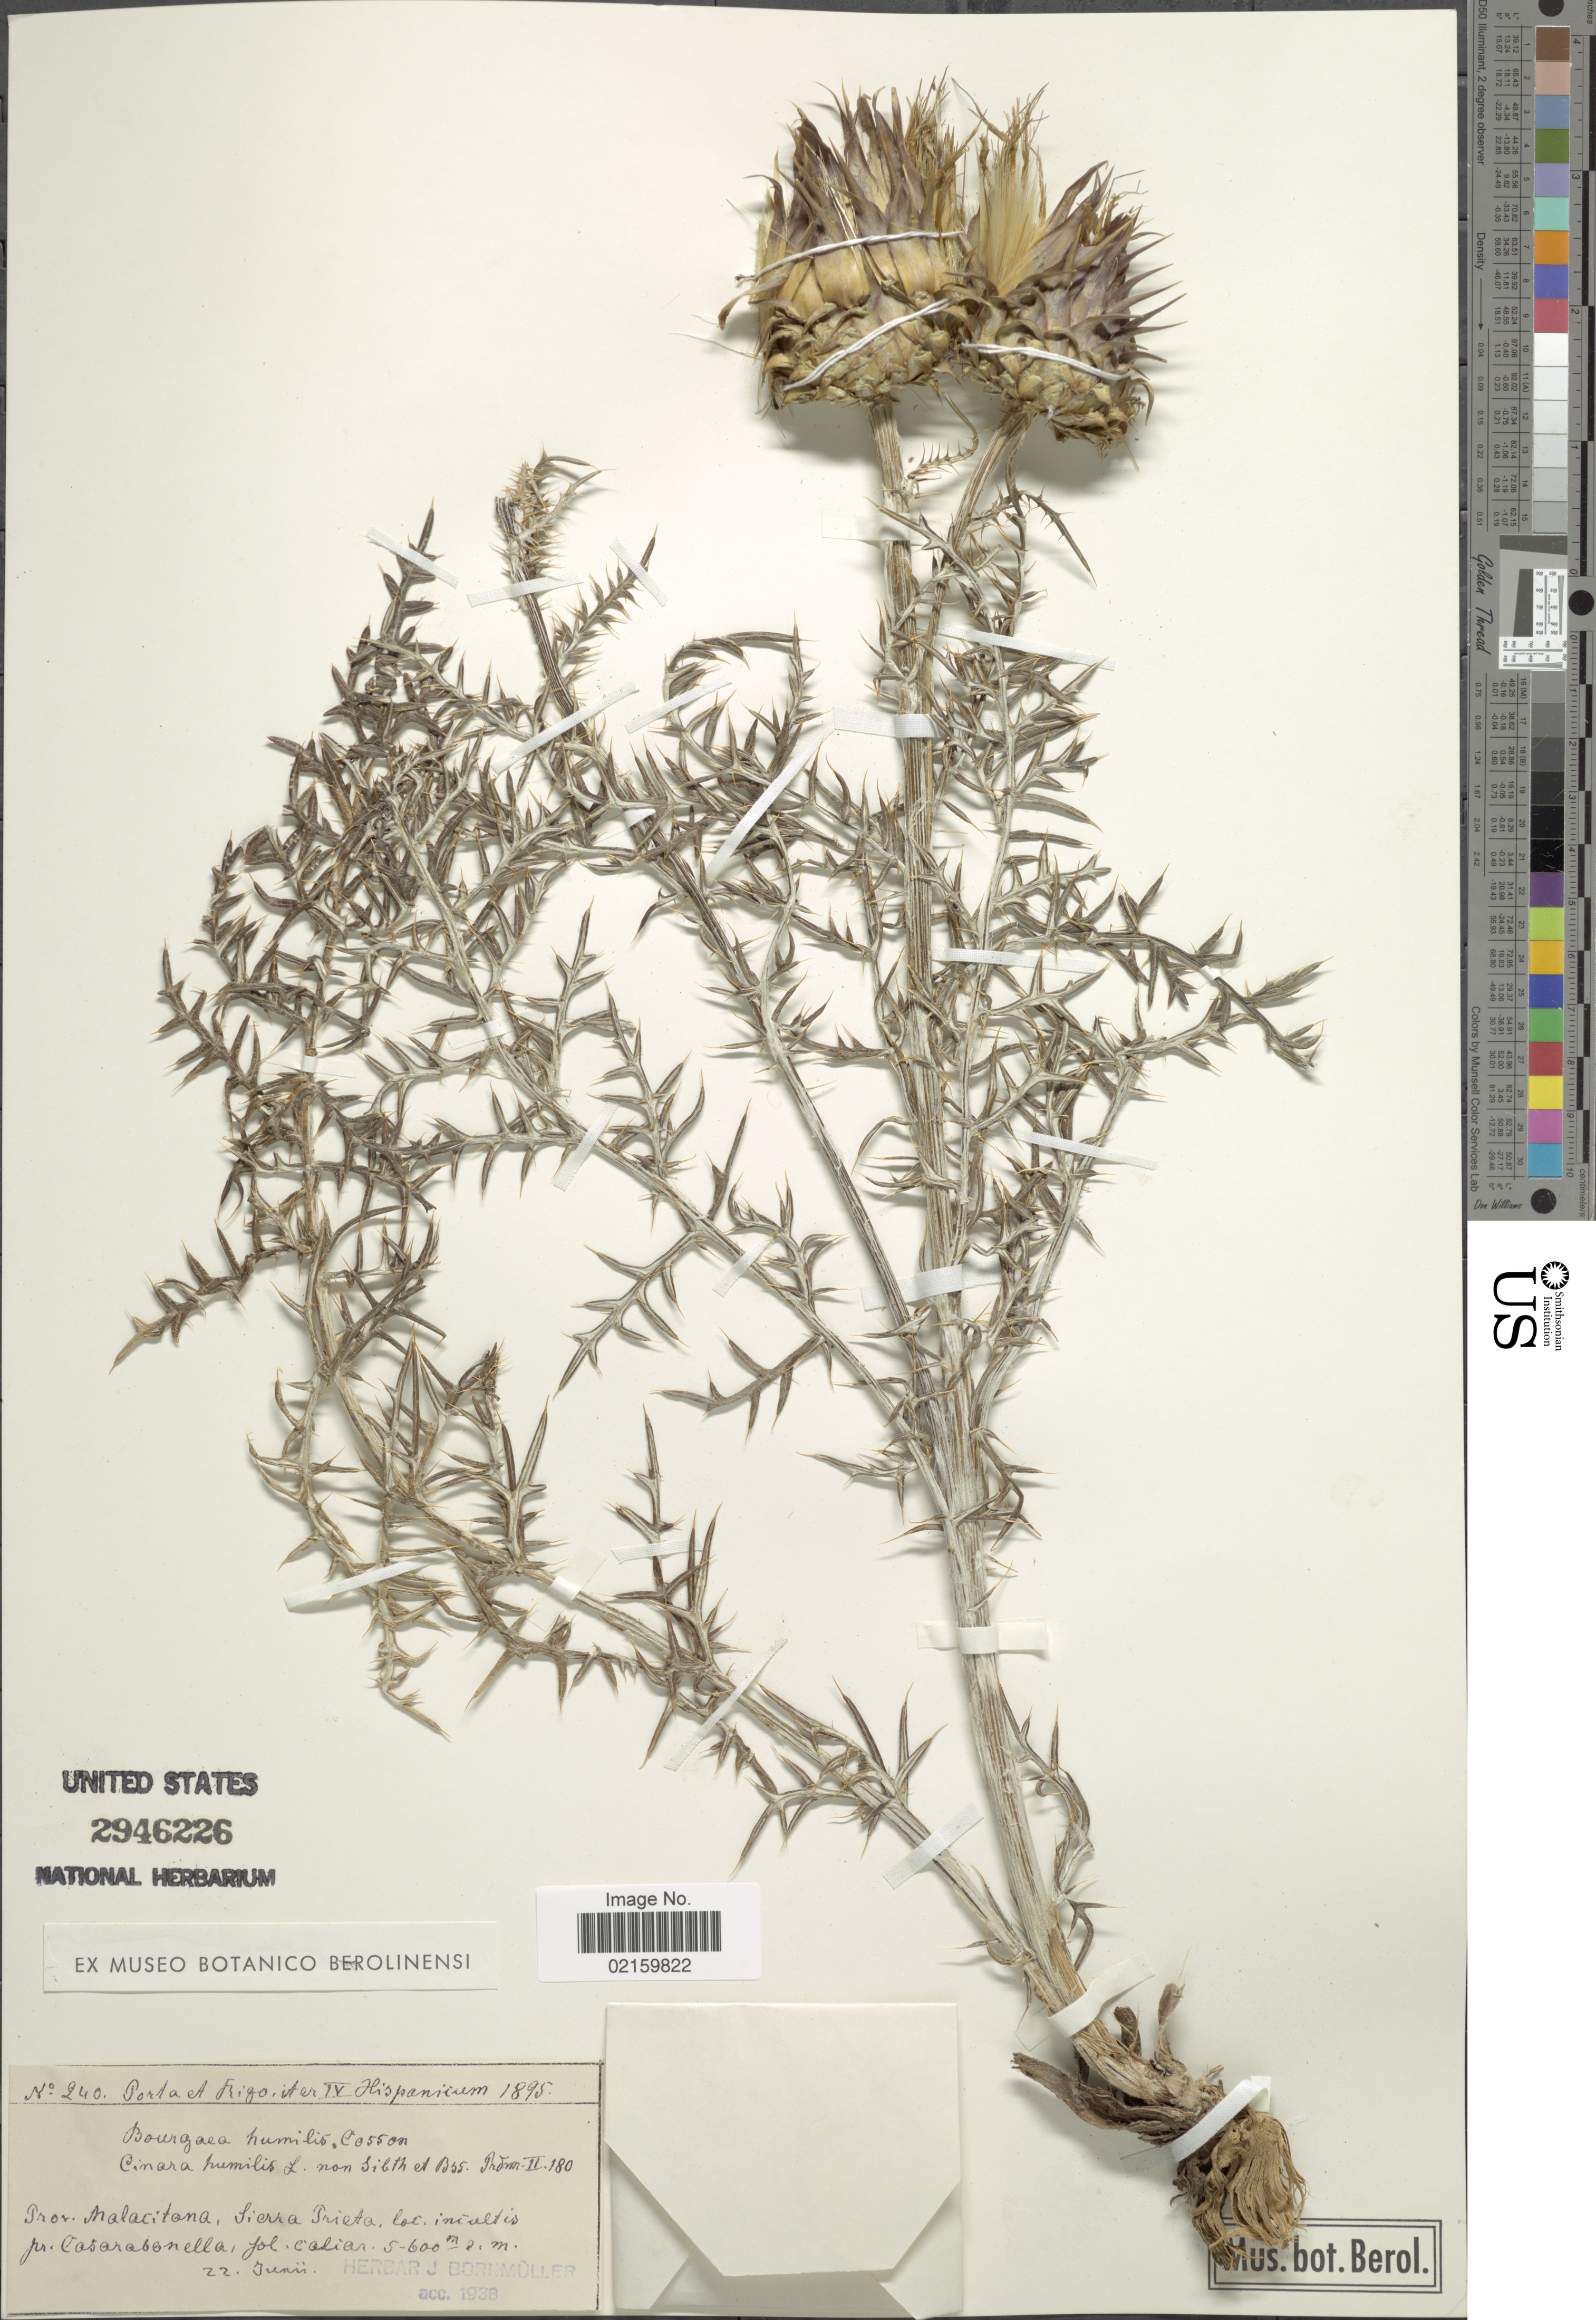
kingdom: Plantae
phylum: Tracheophyta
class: Magnoliopsida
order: Asterales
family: Asteraceae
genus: Cynara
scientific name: Cynara humilis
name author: L.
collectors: Porta & -- Rigo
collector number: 240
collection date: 1895-06-22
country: Spain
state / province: Andalucia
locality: Prov. Malacitana, Sierra Pierta. loc. incultis pr. Casarabonella (Casarabonela)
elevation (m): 500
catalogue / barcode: US 2946226